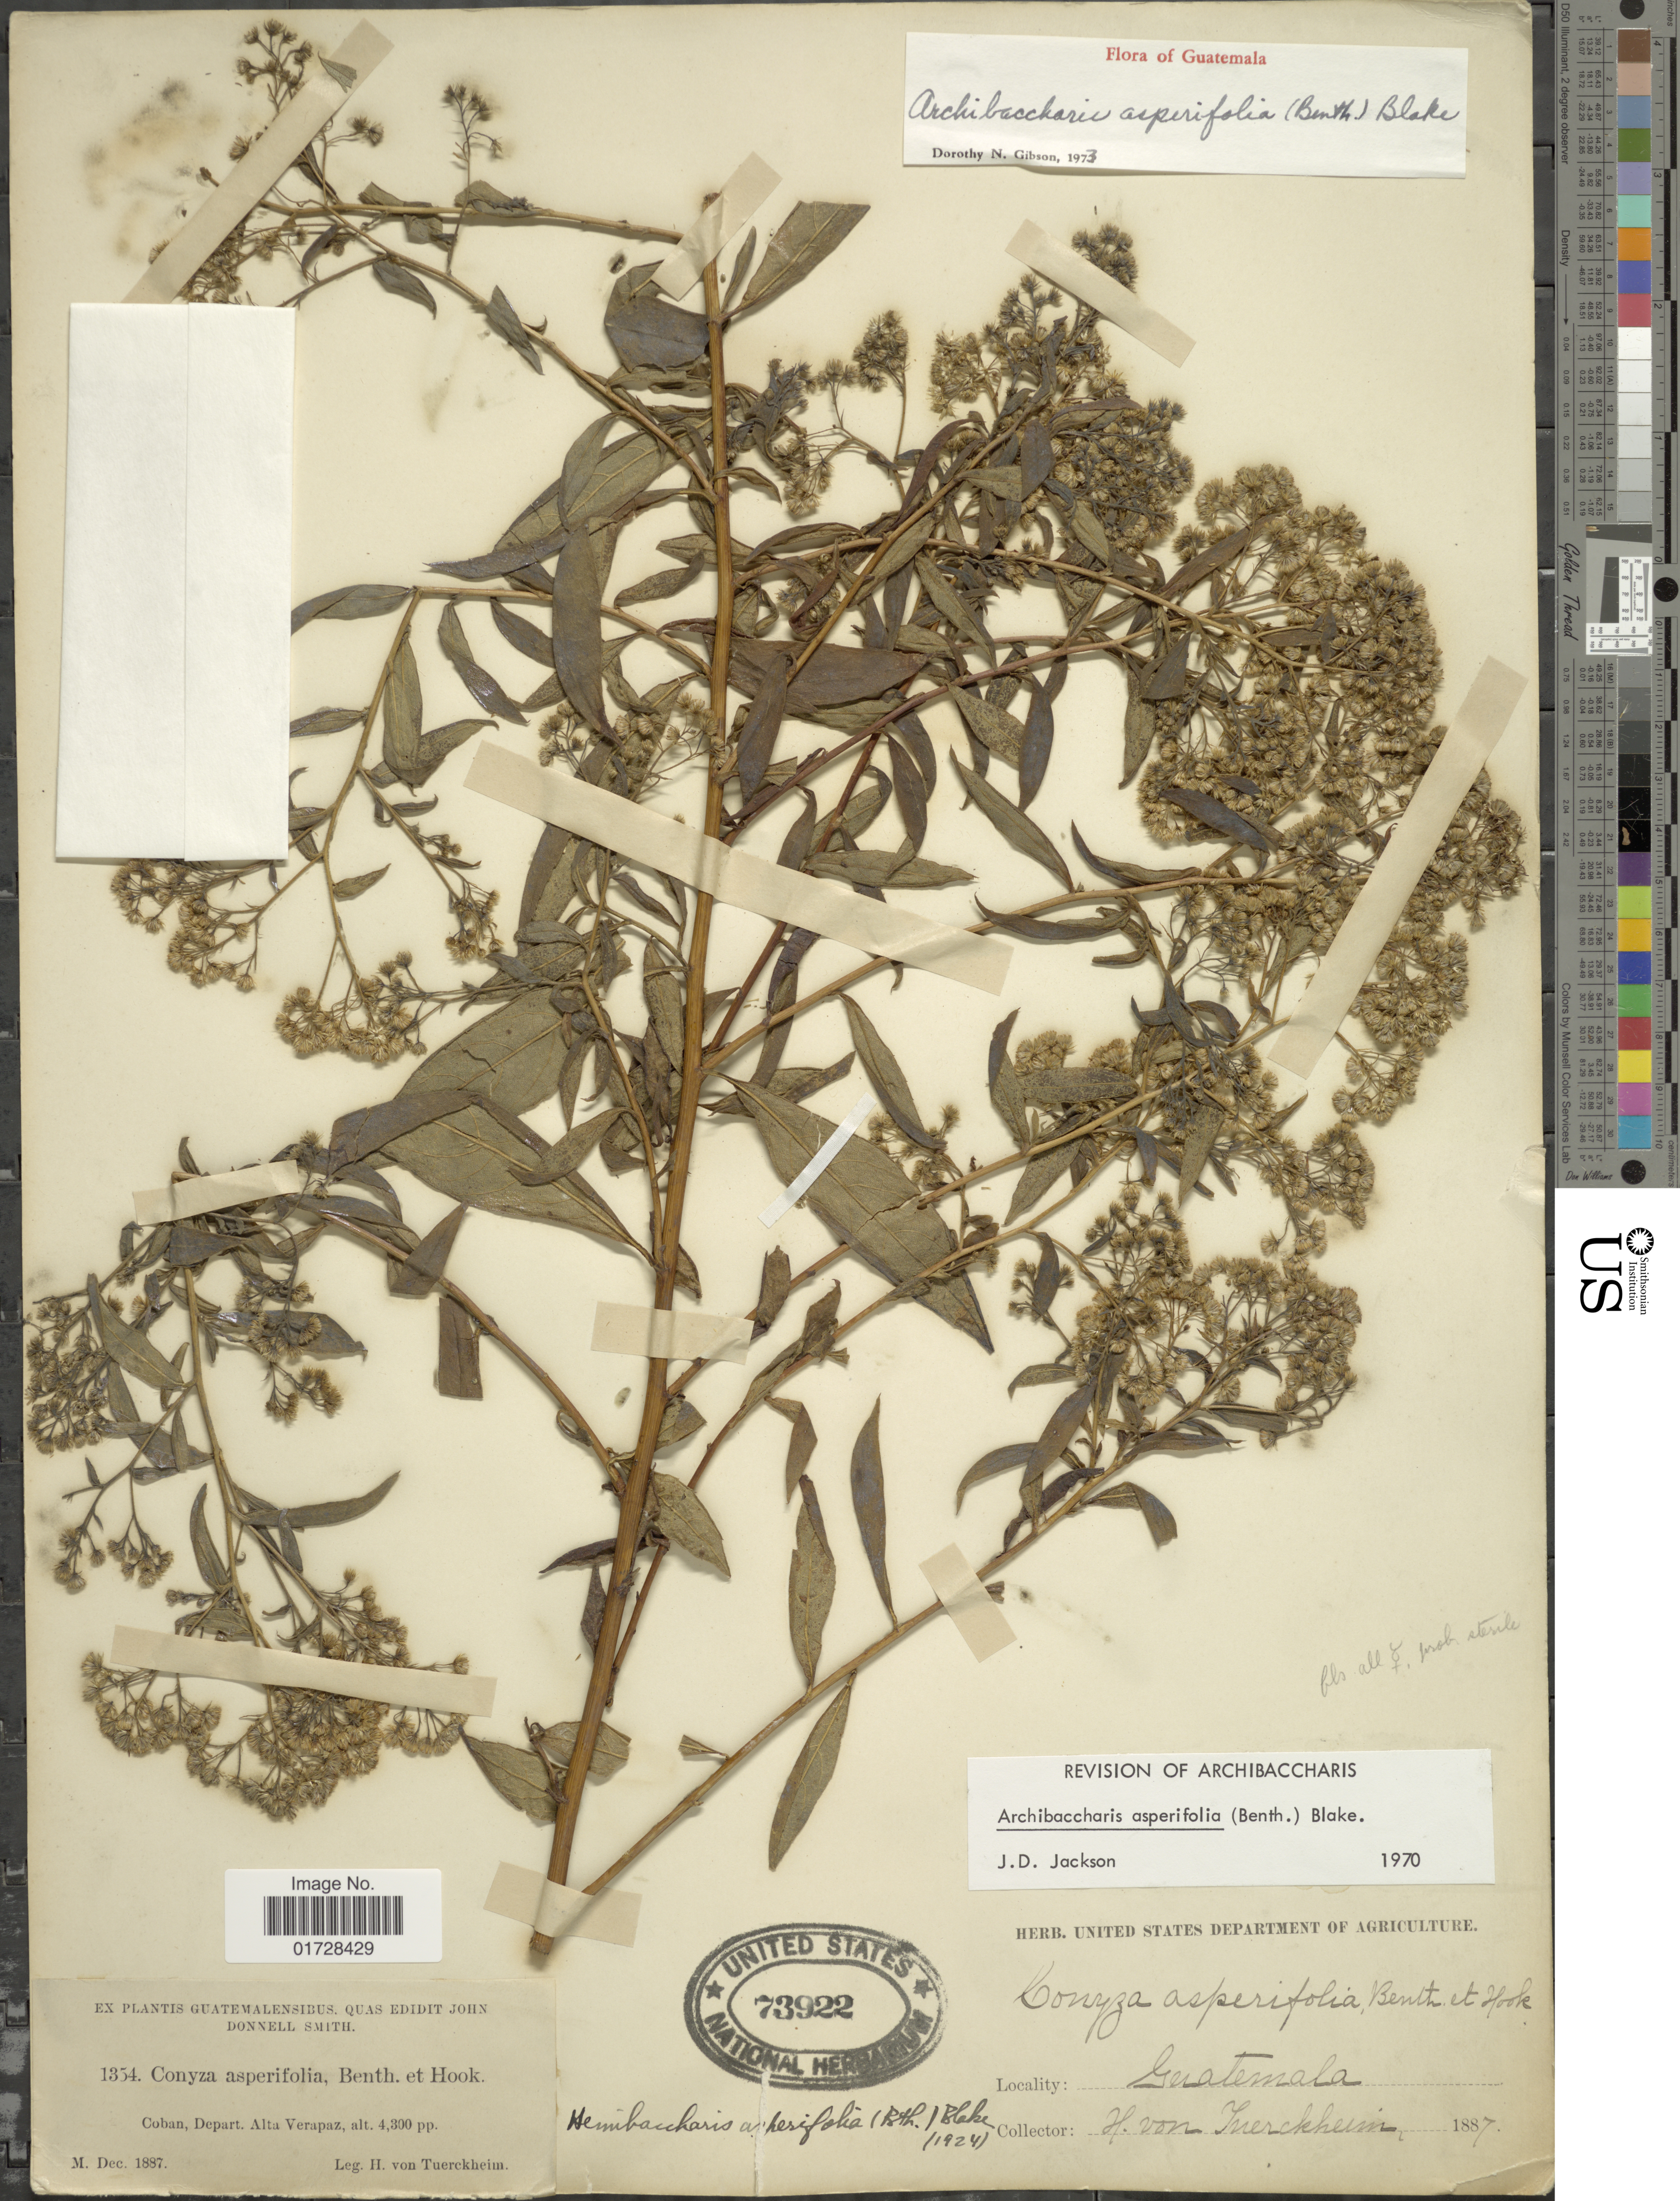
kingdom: Plantae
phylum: Tracheophyta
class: Magnoliopsida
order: Asterales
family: Asteraceae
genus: Archibaccharis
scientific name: Archibaccharis asperifolia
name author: (Benth.) S.F. Blake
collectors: H. von Türckheim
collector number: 1354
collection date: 1887-12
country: Guatemala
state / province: Alta Verapaz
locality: Guatemalensibus, Coban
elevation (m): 1311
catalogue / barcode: US 73922